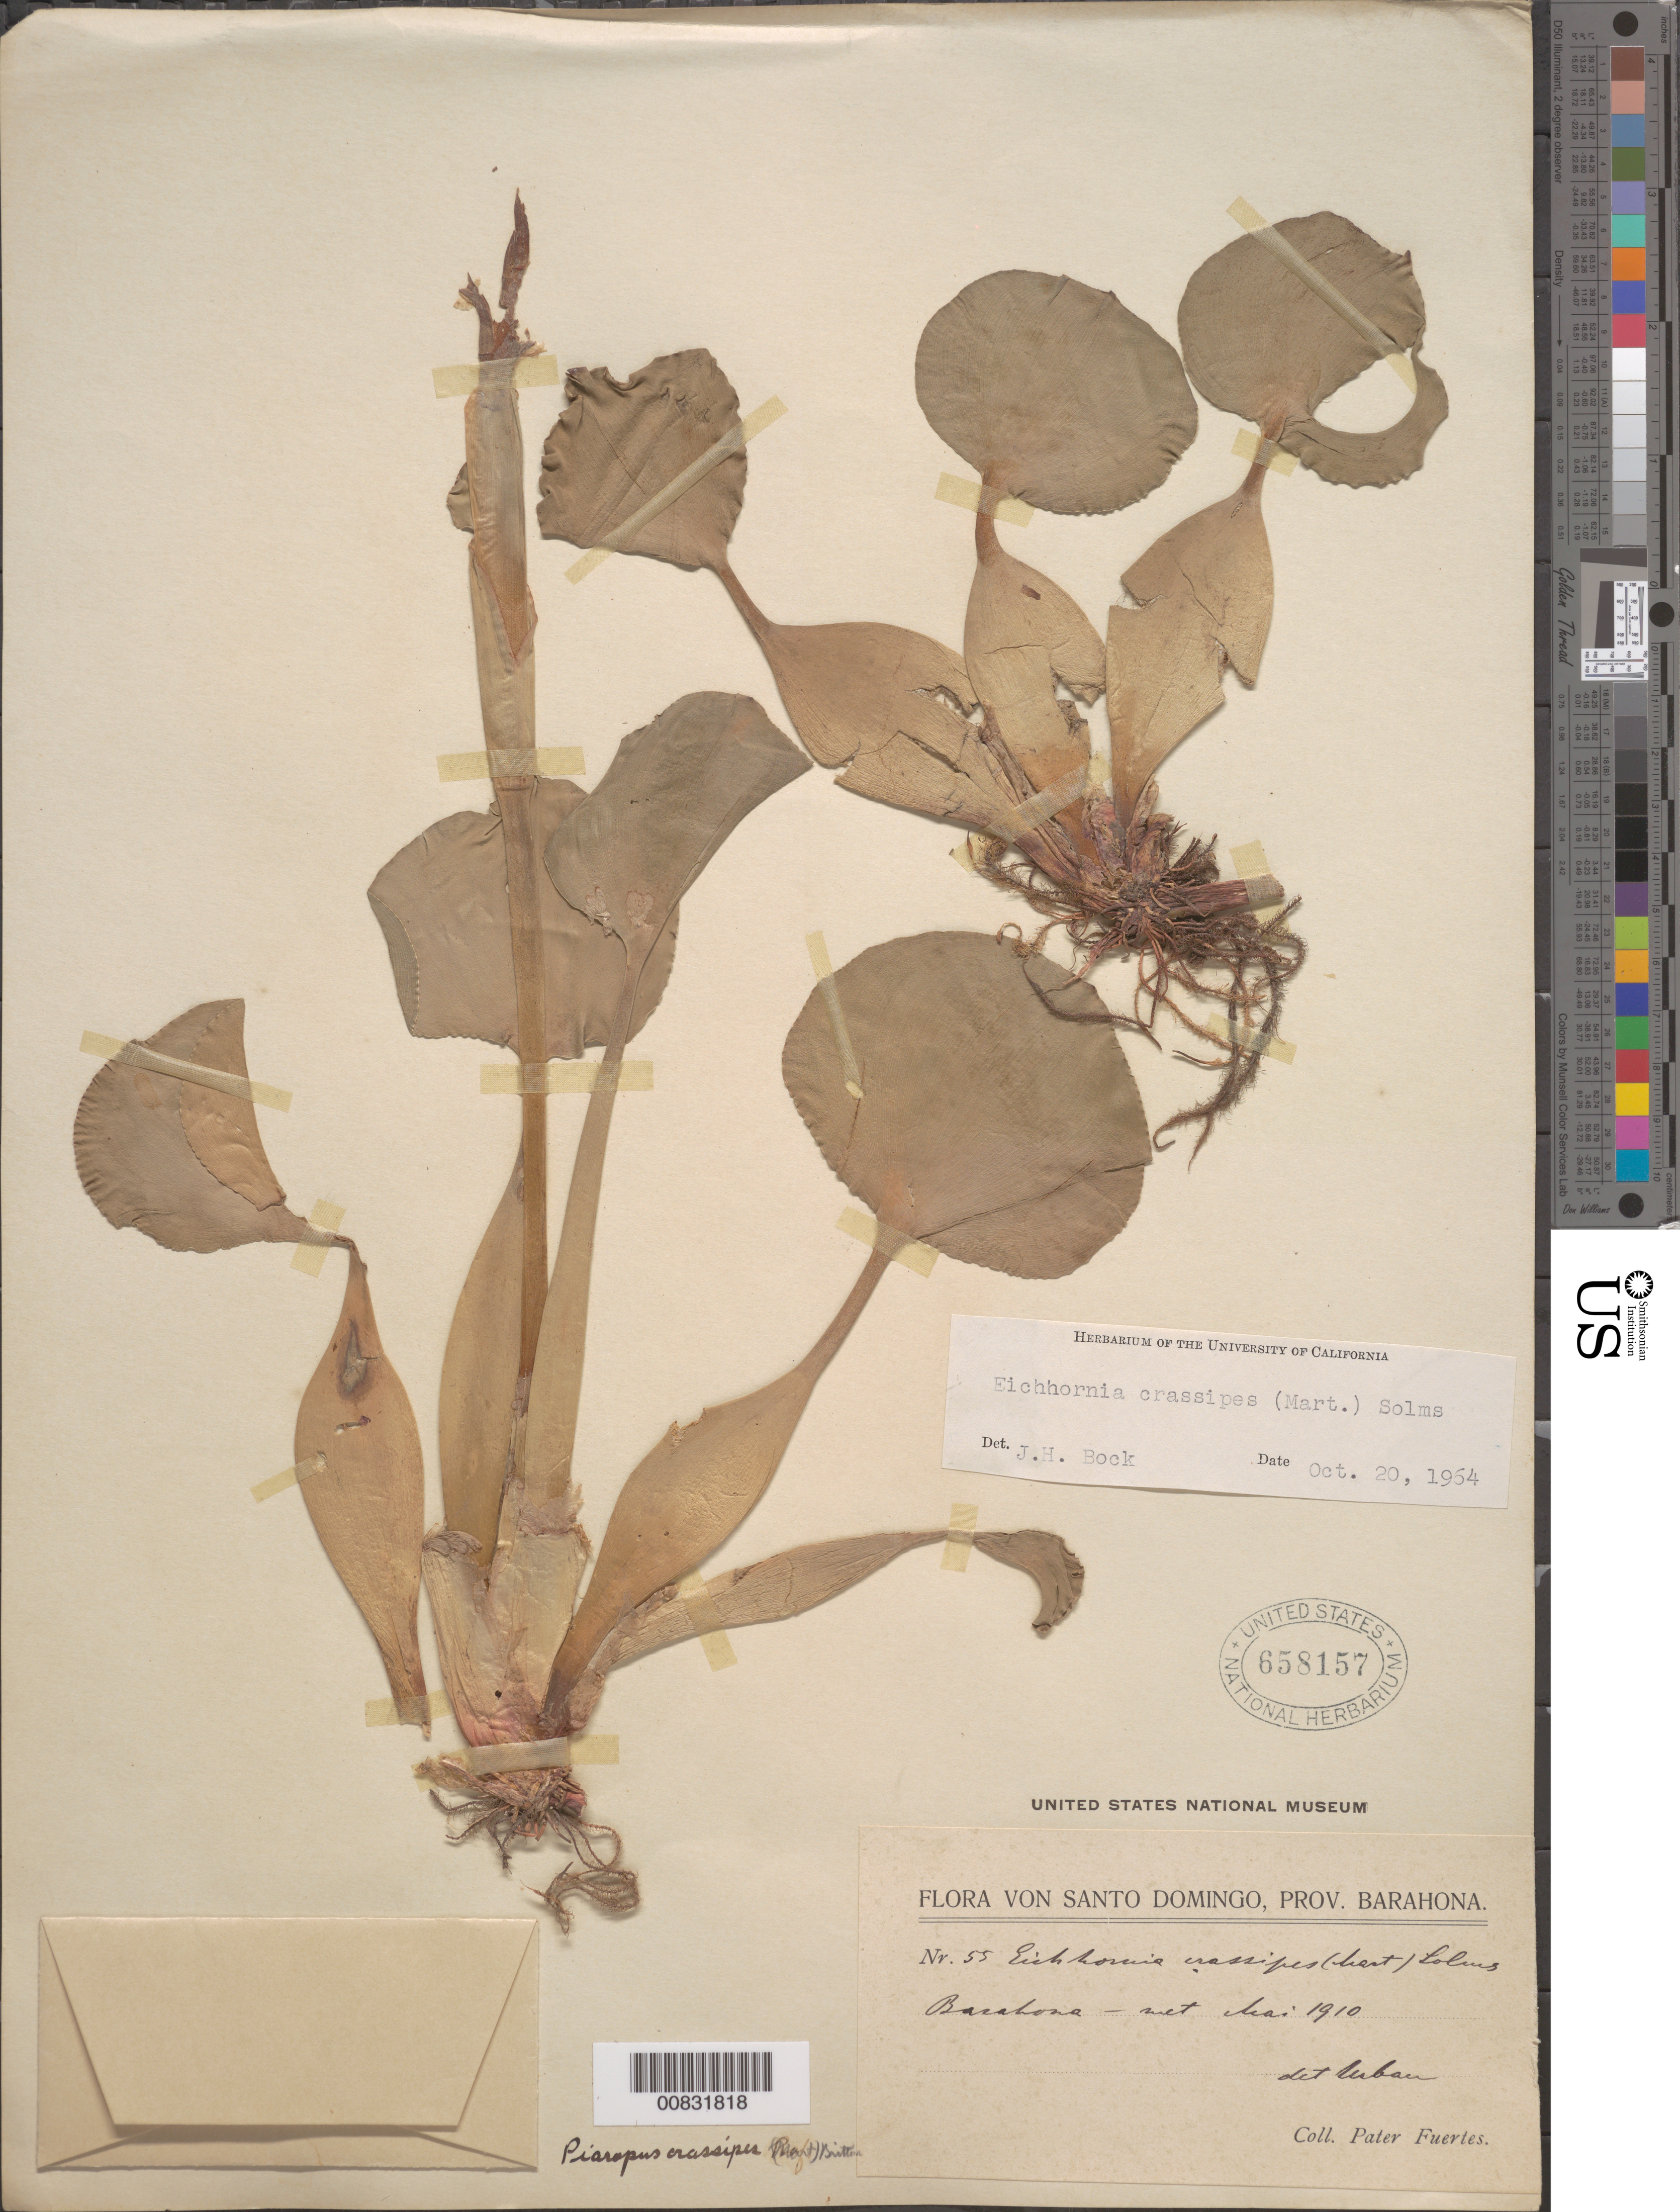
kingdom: Plantae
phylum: Tracheophyta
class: Liliopsida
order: Commelinales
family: Pontederiaceae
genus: Eichhornia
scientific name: Eichhornia crassipes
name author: (Mart.) Solms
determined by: Bock, J. H.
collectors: M. D. Fuertes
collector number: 55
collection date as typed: May 1910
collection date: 1910-05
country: Dominican Republic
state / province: Barahona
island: Hispaniola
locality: Barahona. "Mead"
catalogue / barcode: US 658157